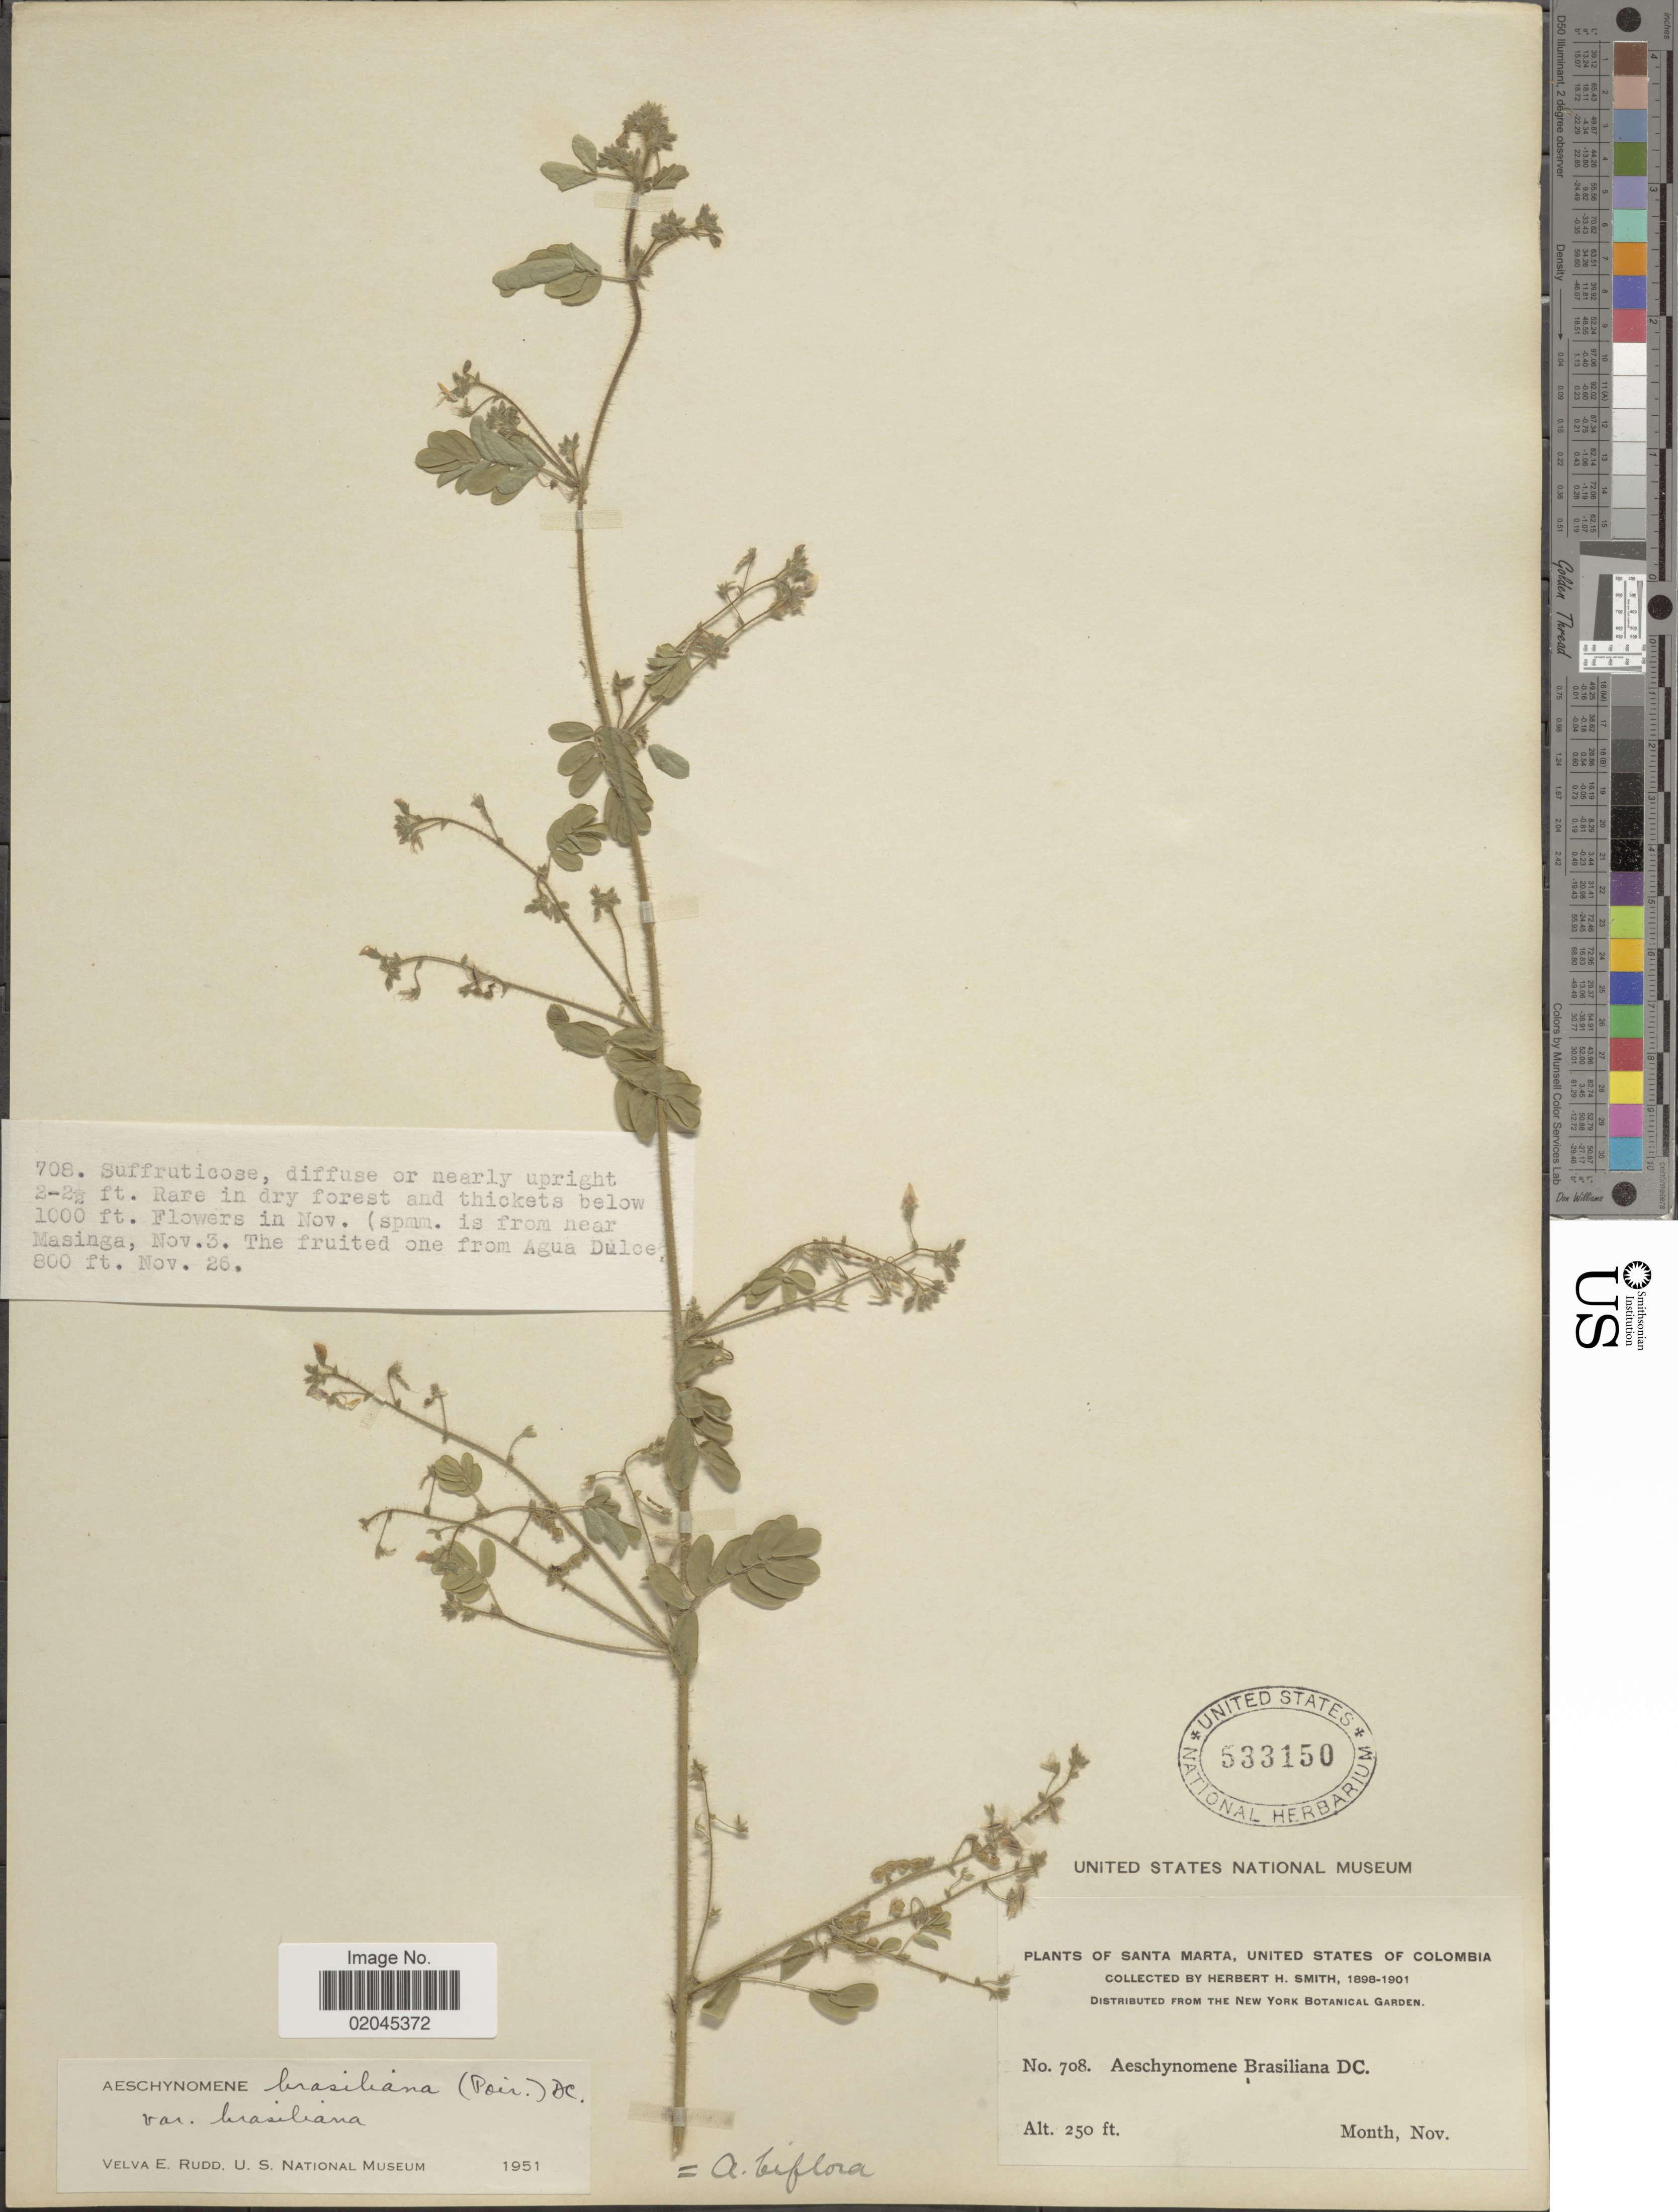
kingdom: Plantae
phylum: Tracheophyta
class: Magnoliopsida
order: Fabales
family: Fabaceae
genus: Aeschynomene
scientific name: Aeschynomene brasiliana var. brasiliana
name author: (Poir.) DC.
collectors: Herbert H. Smith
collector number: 708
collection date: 1898-11/1901-11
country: Colombia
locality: Santa Marta, United Stated of Columbia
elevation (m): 76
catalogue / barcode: US 533150